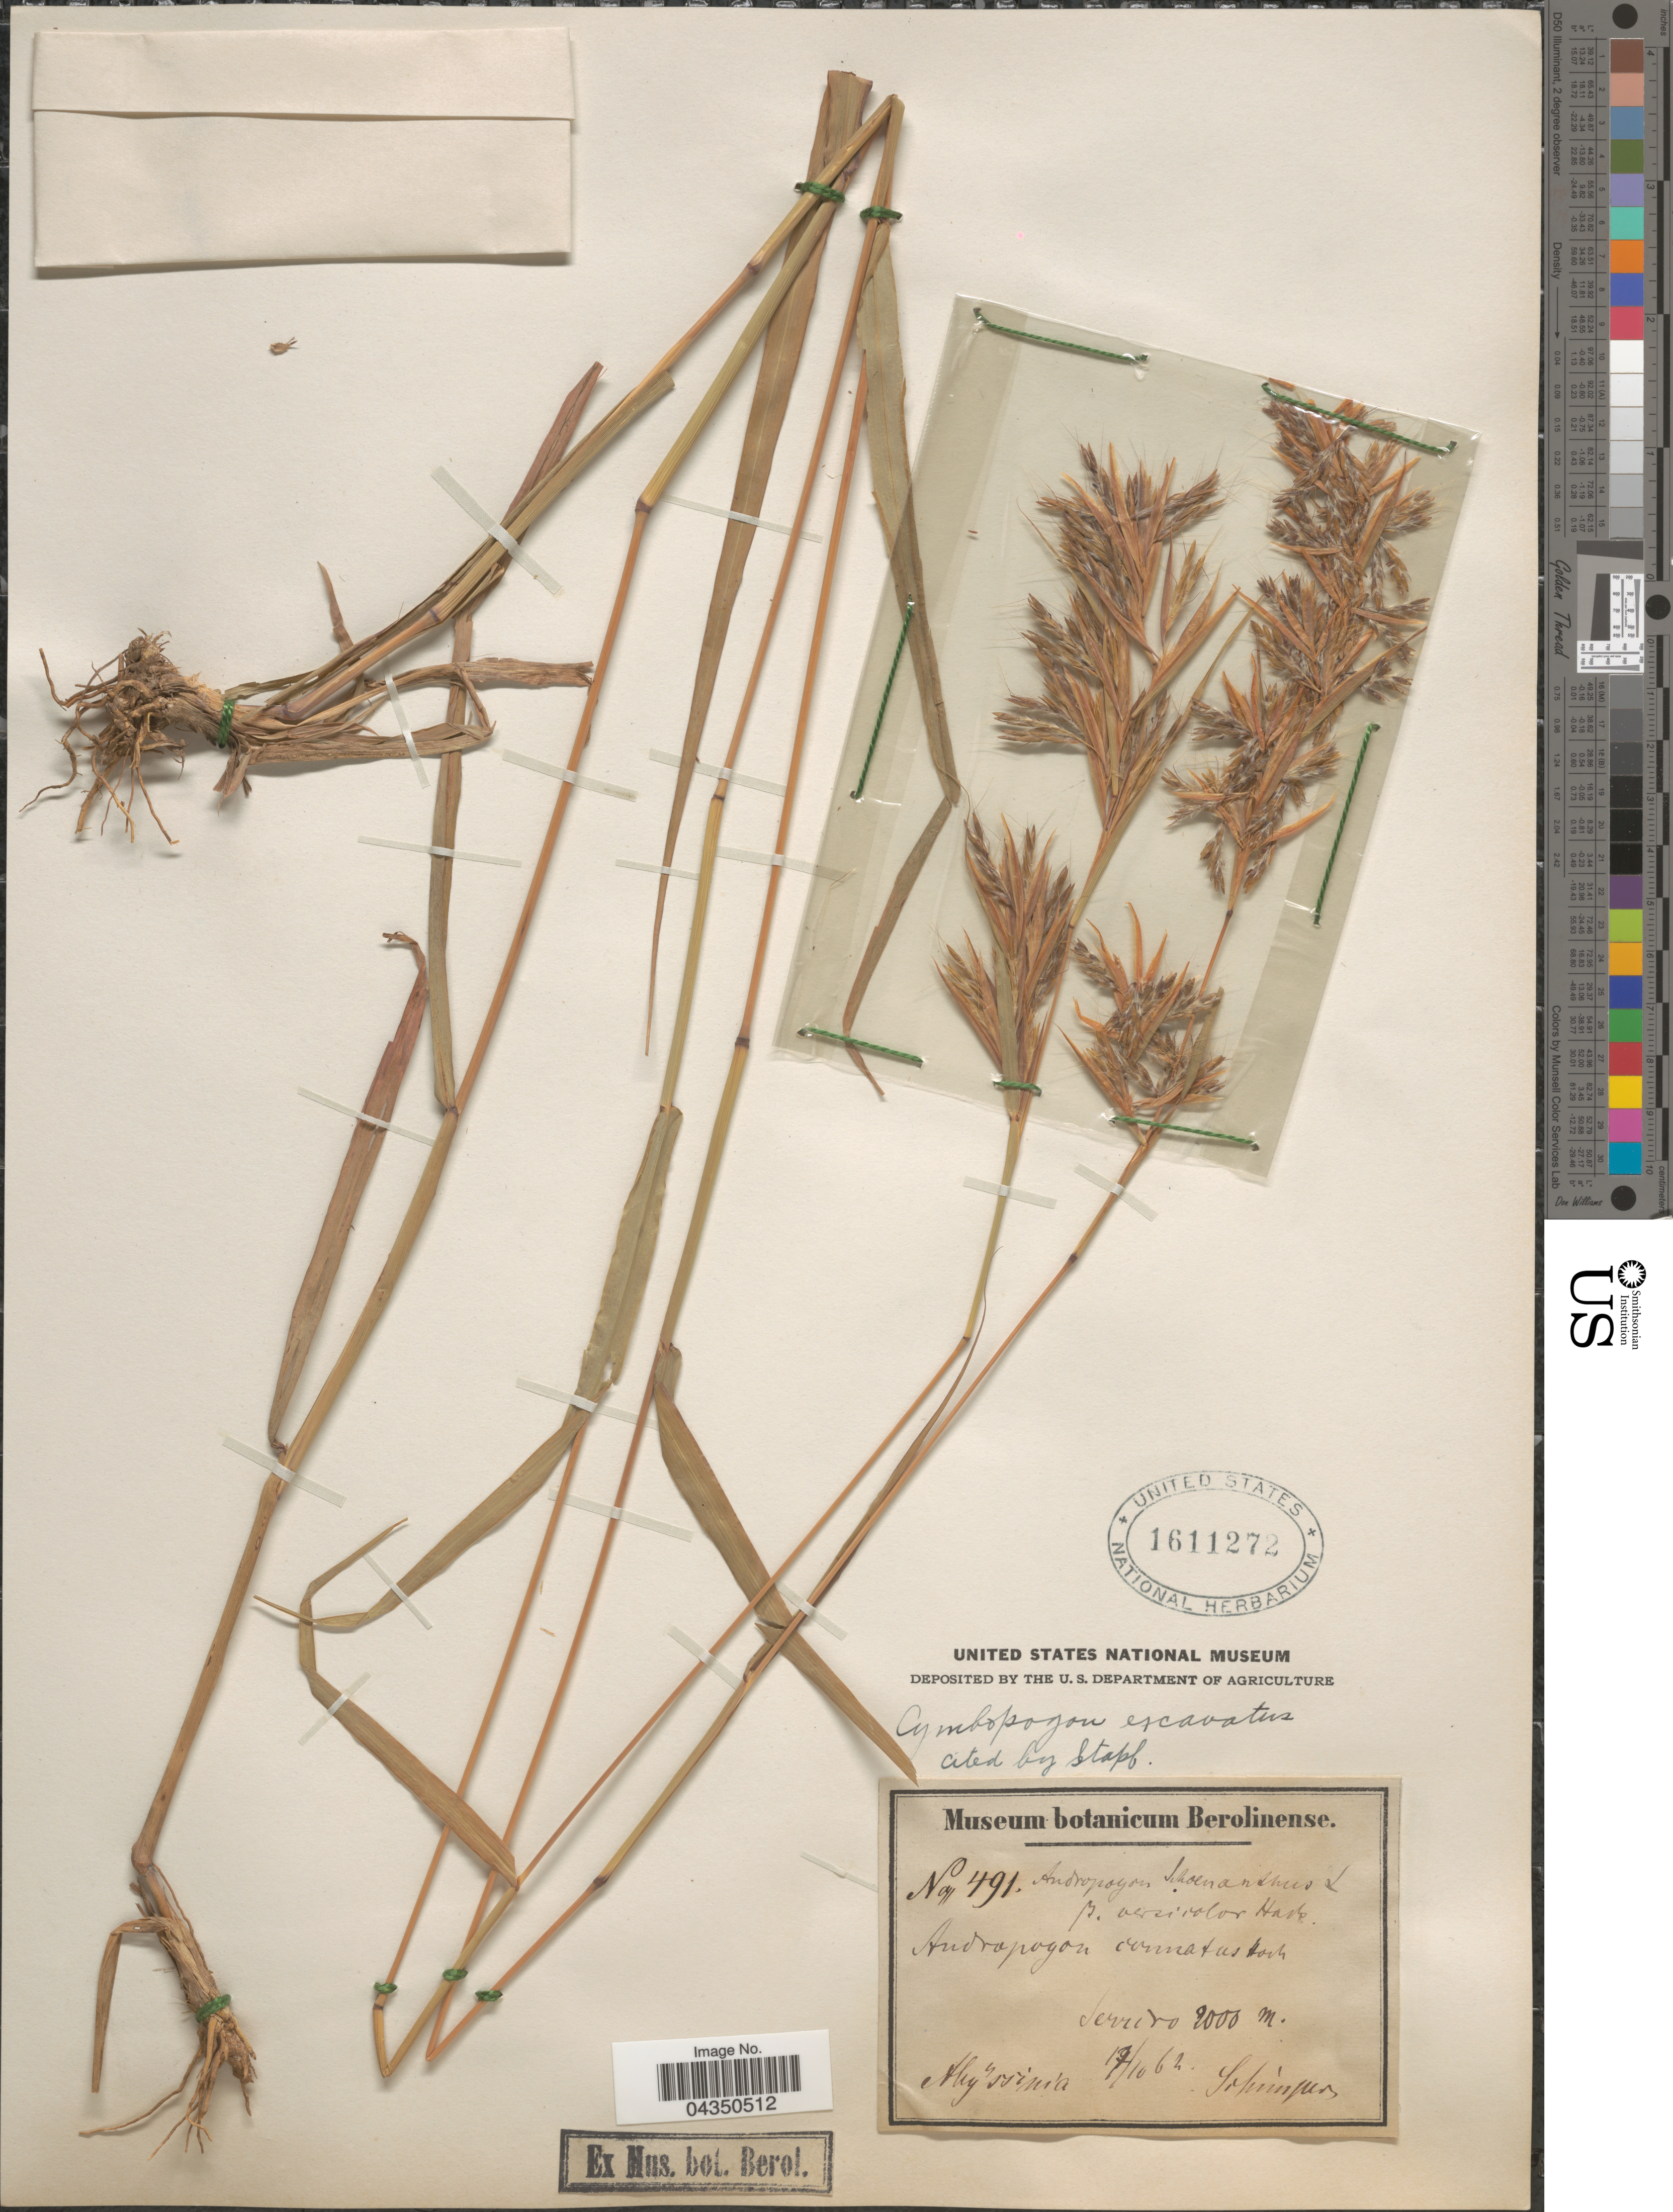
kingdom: Plantae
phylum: Tracheophyta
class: Liliopsida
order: Poales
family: Poaceae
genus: Cymbopogon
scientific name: Cymbopogon caesius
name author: (Nees ex Hook. & Arn.) Stapf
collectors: -. Schimper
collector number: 491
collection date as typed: Transcribed d/m/y: 17/10/62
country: Ethiopia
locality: Jericho [interpreted]. Abyssinia.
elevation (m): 2000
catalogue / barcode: US 1611272